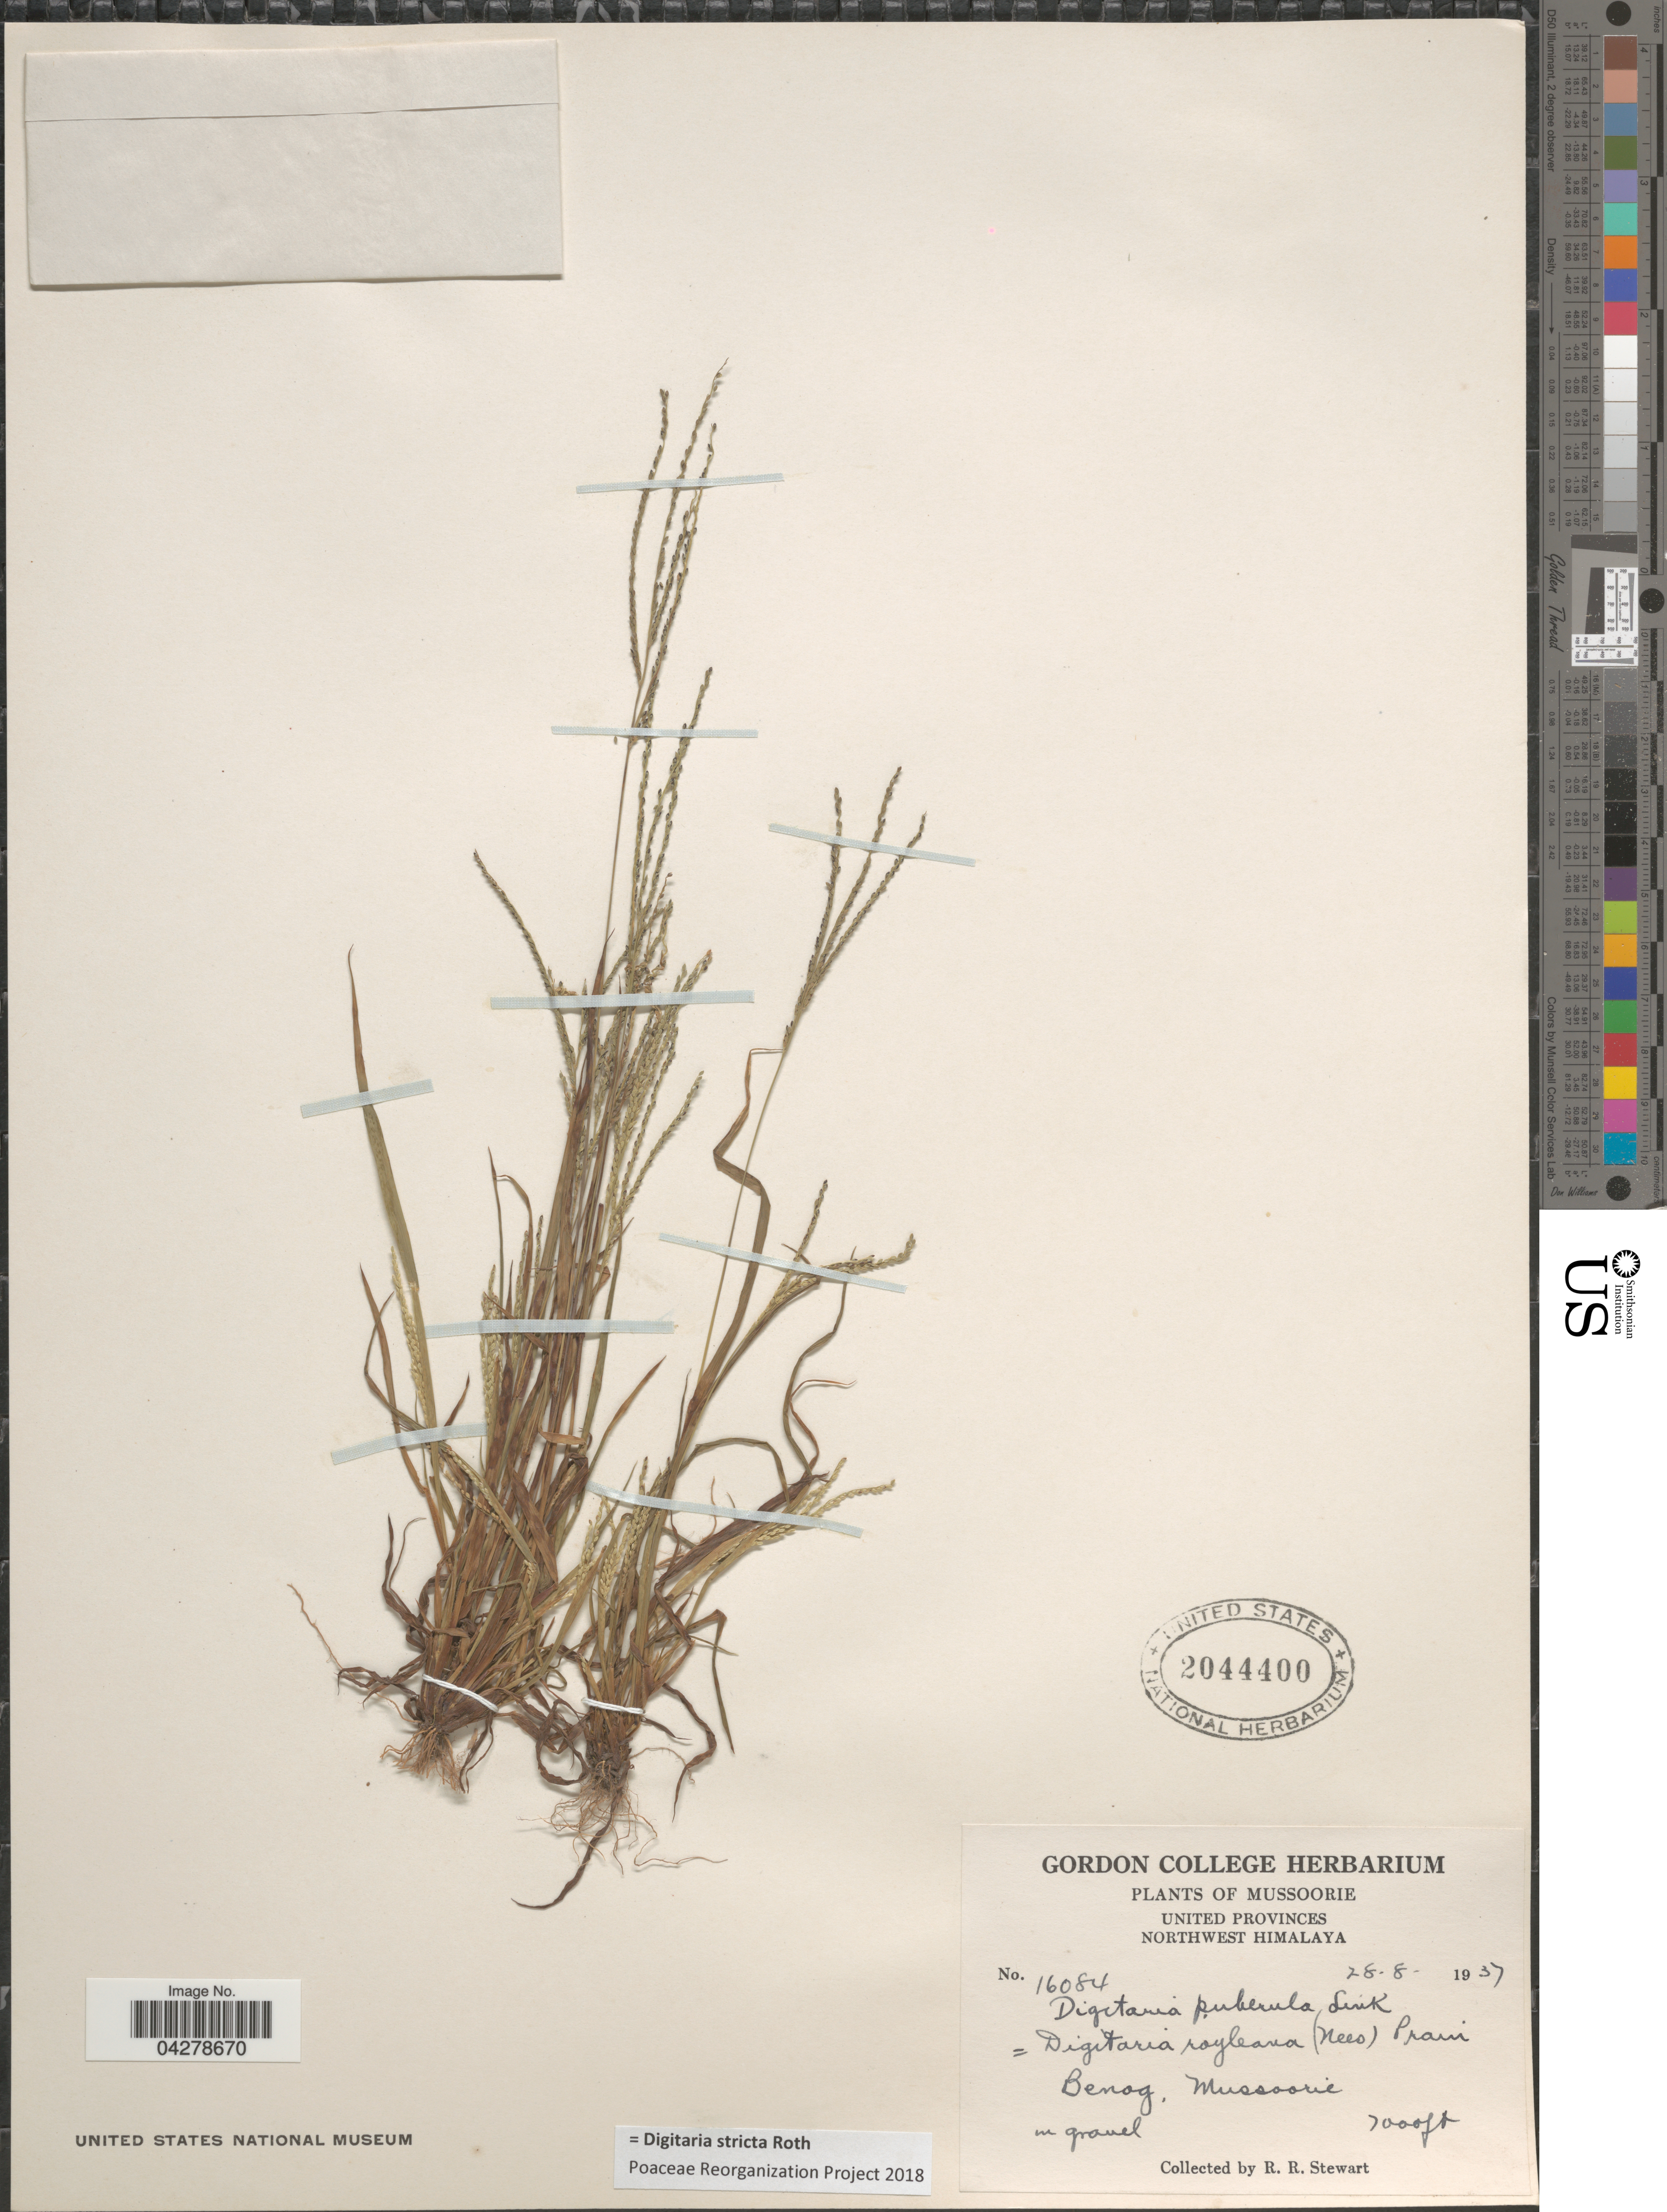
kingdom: Plantae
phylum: Tracheophyta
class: Liliopsida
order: Poales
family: Poaceae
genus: Digitaria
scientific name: Digitaria stricta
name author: Roth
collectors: R. Stewart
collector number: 16084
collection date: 1937-08-28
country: India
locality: Mussoorie. United Provinces. Northwest Himalaya. Benog.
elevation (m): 2134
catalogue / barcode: US 2044400